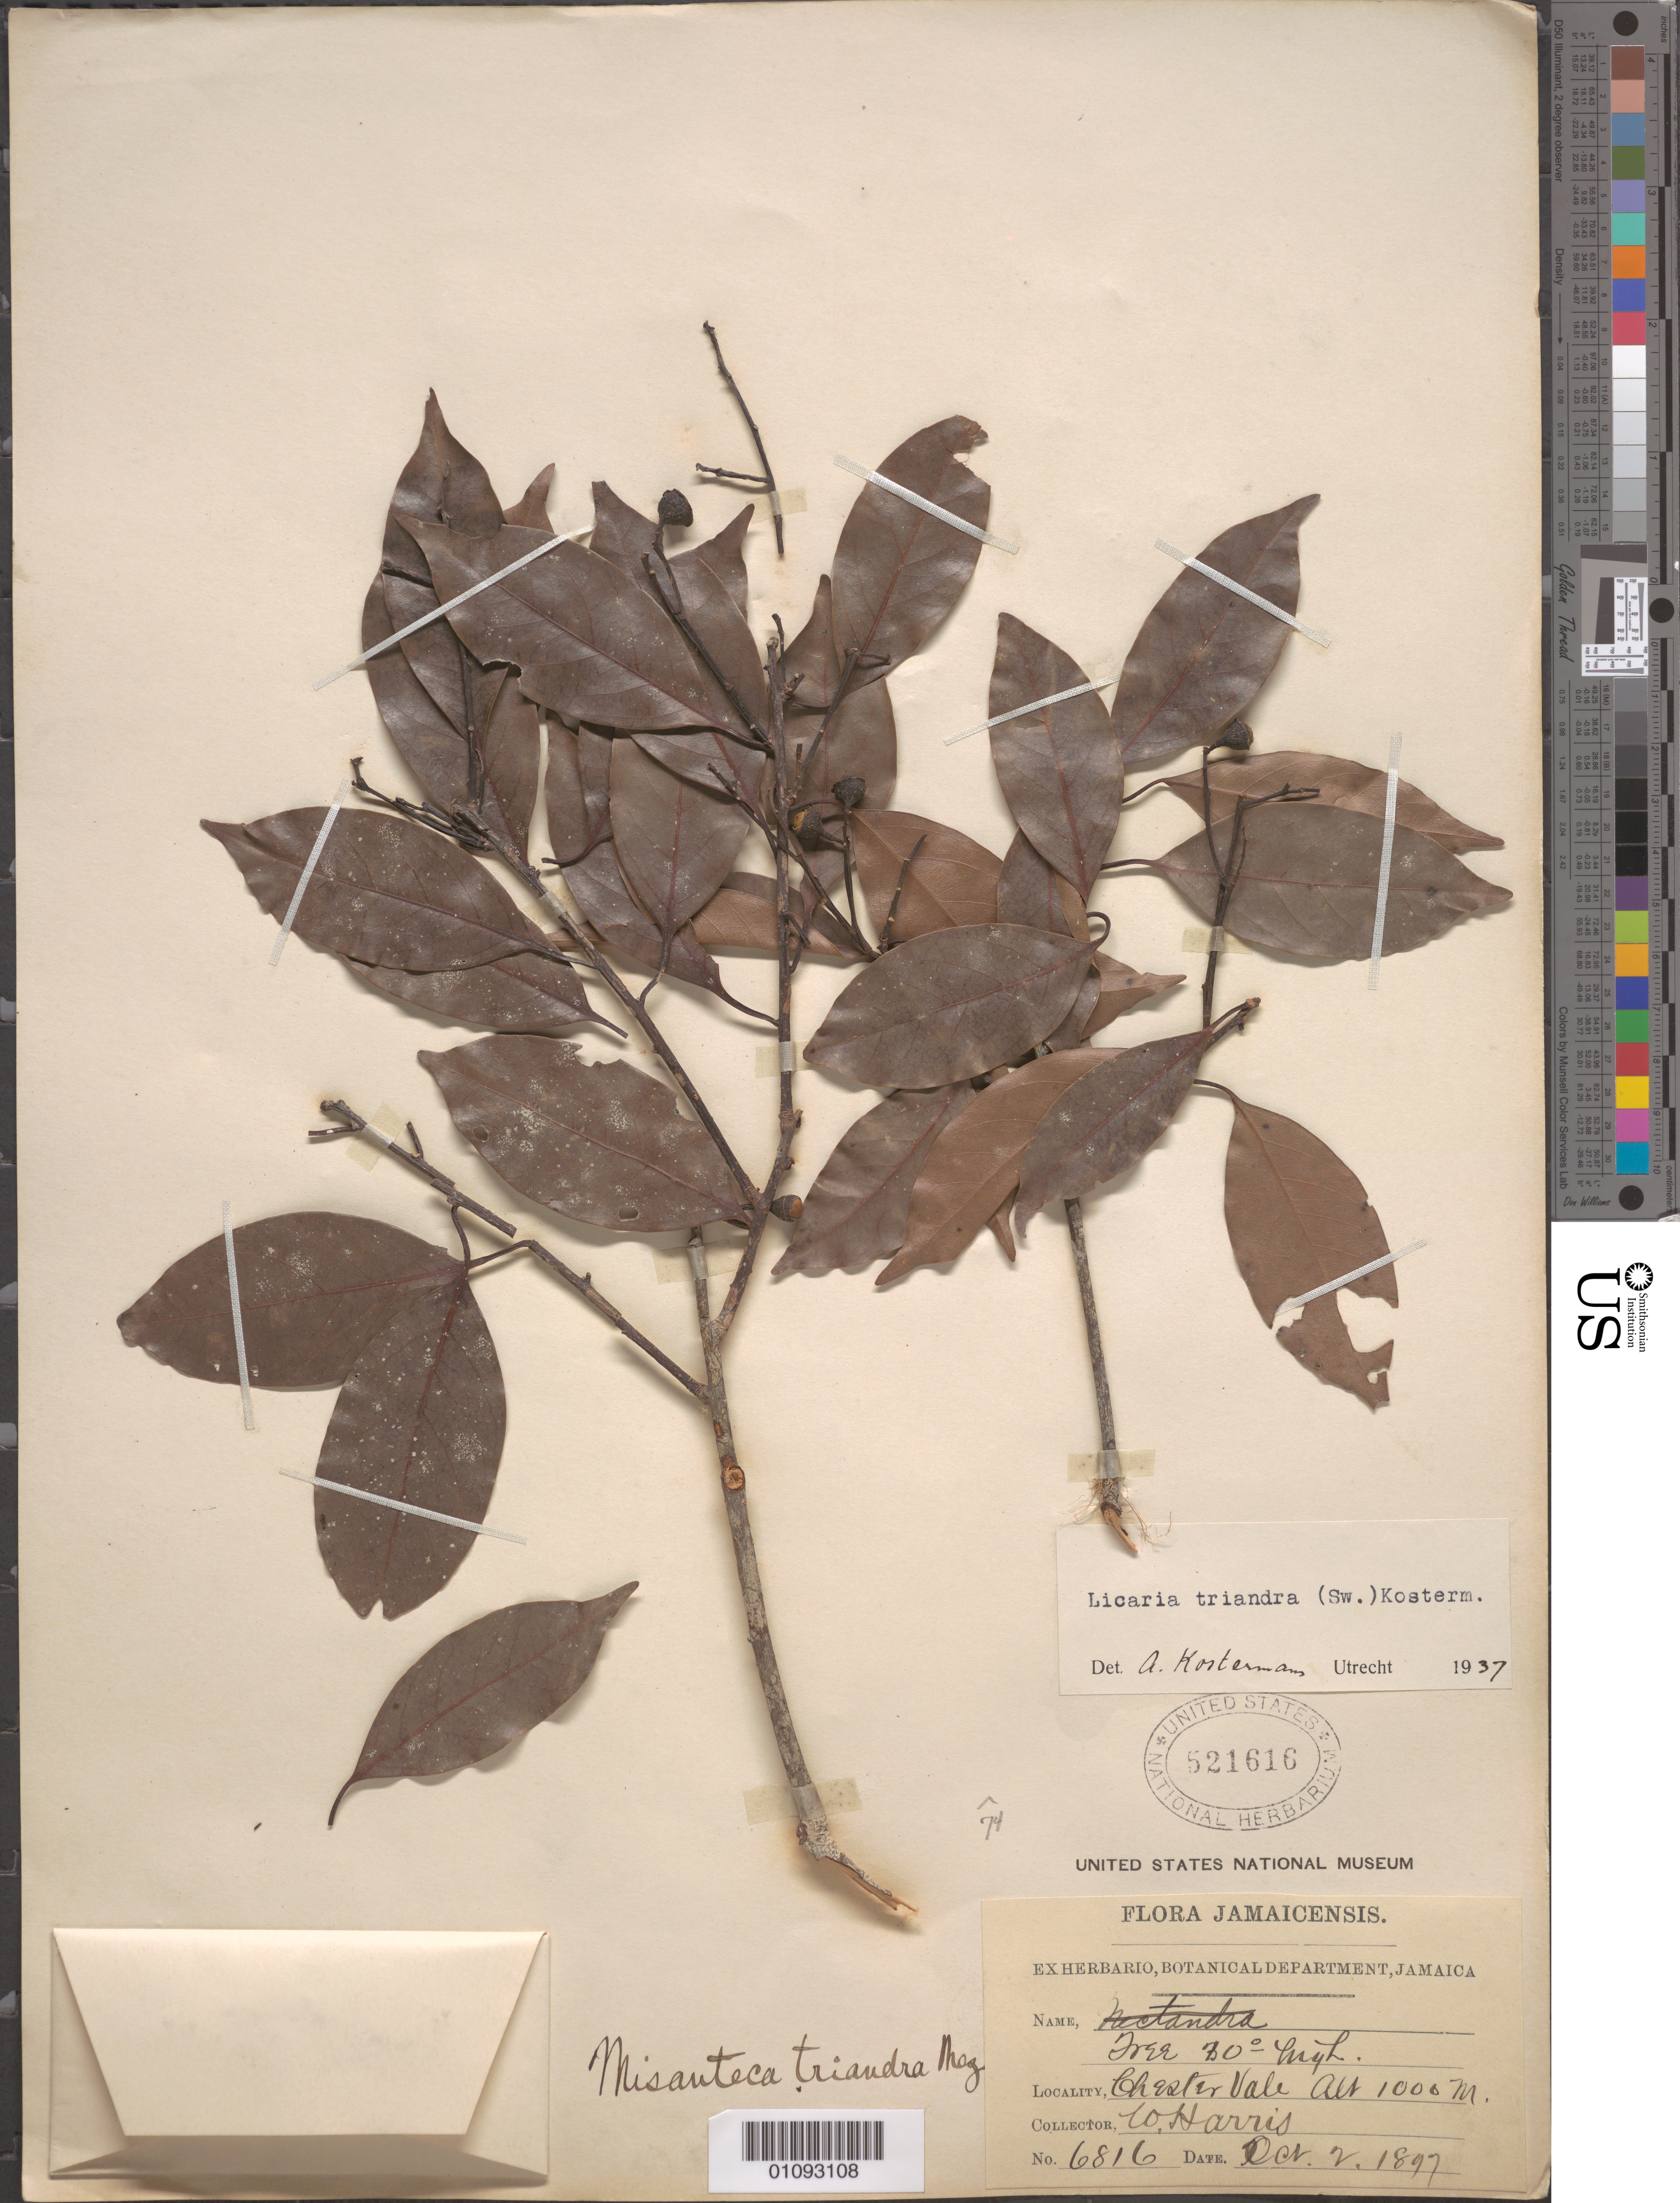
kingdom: Plantae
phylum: Tracheophyta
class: Magnoliopsida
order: Laurales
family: Lauraceae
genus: Licaria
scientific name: Licaria triandra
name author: (Sw.) Kosterm.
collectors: W. Harris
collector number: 6816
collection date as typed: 02 Dec 1897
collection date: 1897-12-02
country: Jamaica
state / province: Saint Andrew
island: Jamaica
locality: Chester Vale.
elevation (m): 1000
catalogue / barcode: US 521616